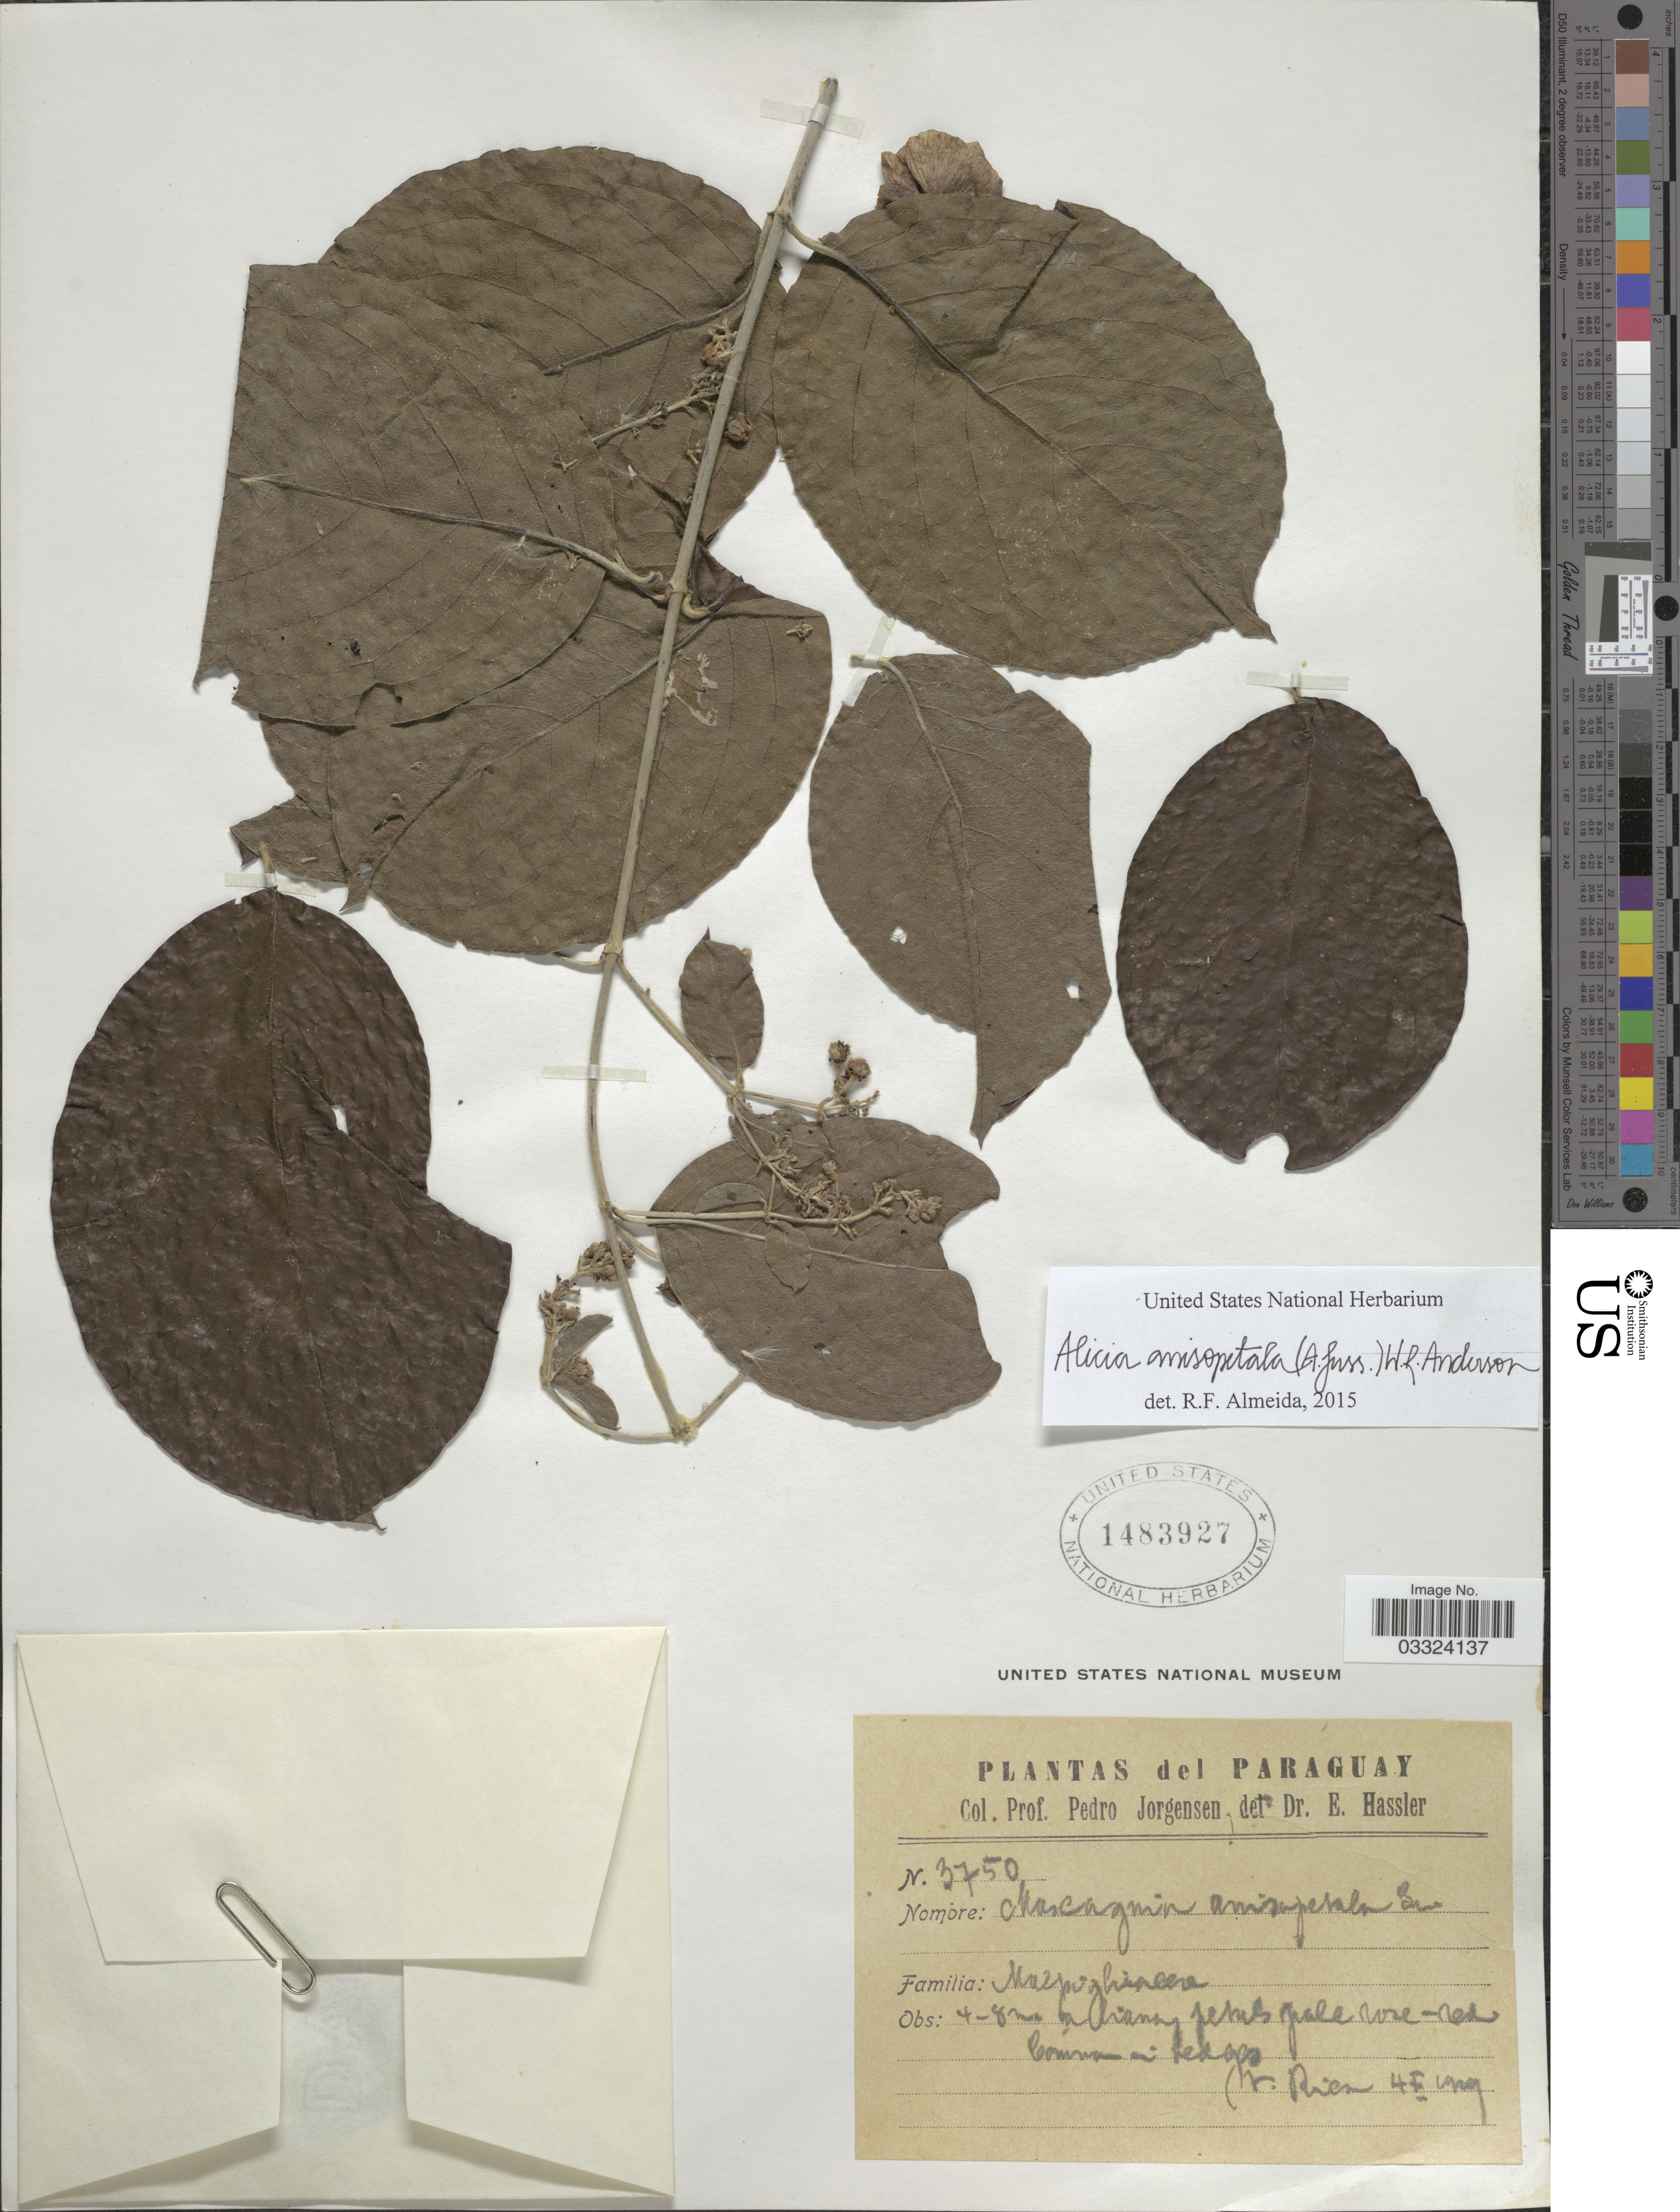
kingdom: Plantae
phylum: Tracheophyta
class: Magnoliopsida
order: Malpighiales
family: Malpighiaceae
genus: Alicia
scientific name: Alicia anisopetala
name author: (A. Juss.) W.R. Anderson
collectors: P. Jörgensen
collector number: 3750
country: Paraguay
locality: Common in Lesopa [interpreted].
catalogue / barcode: US 1483927